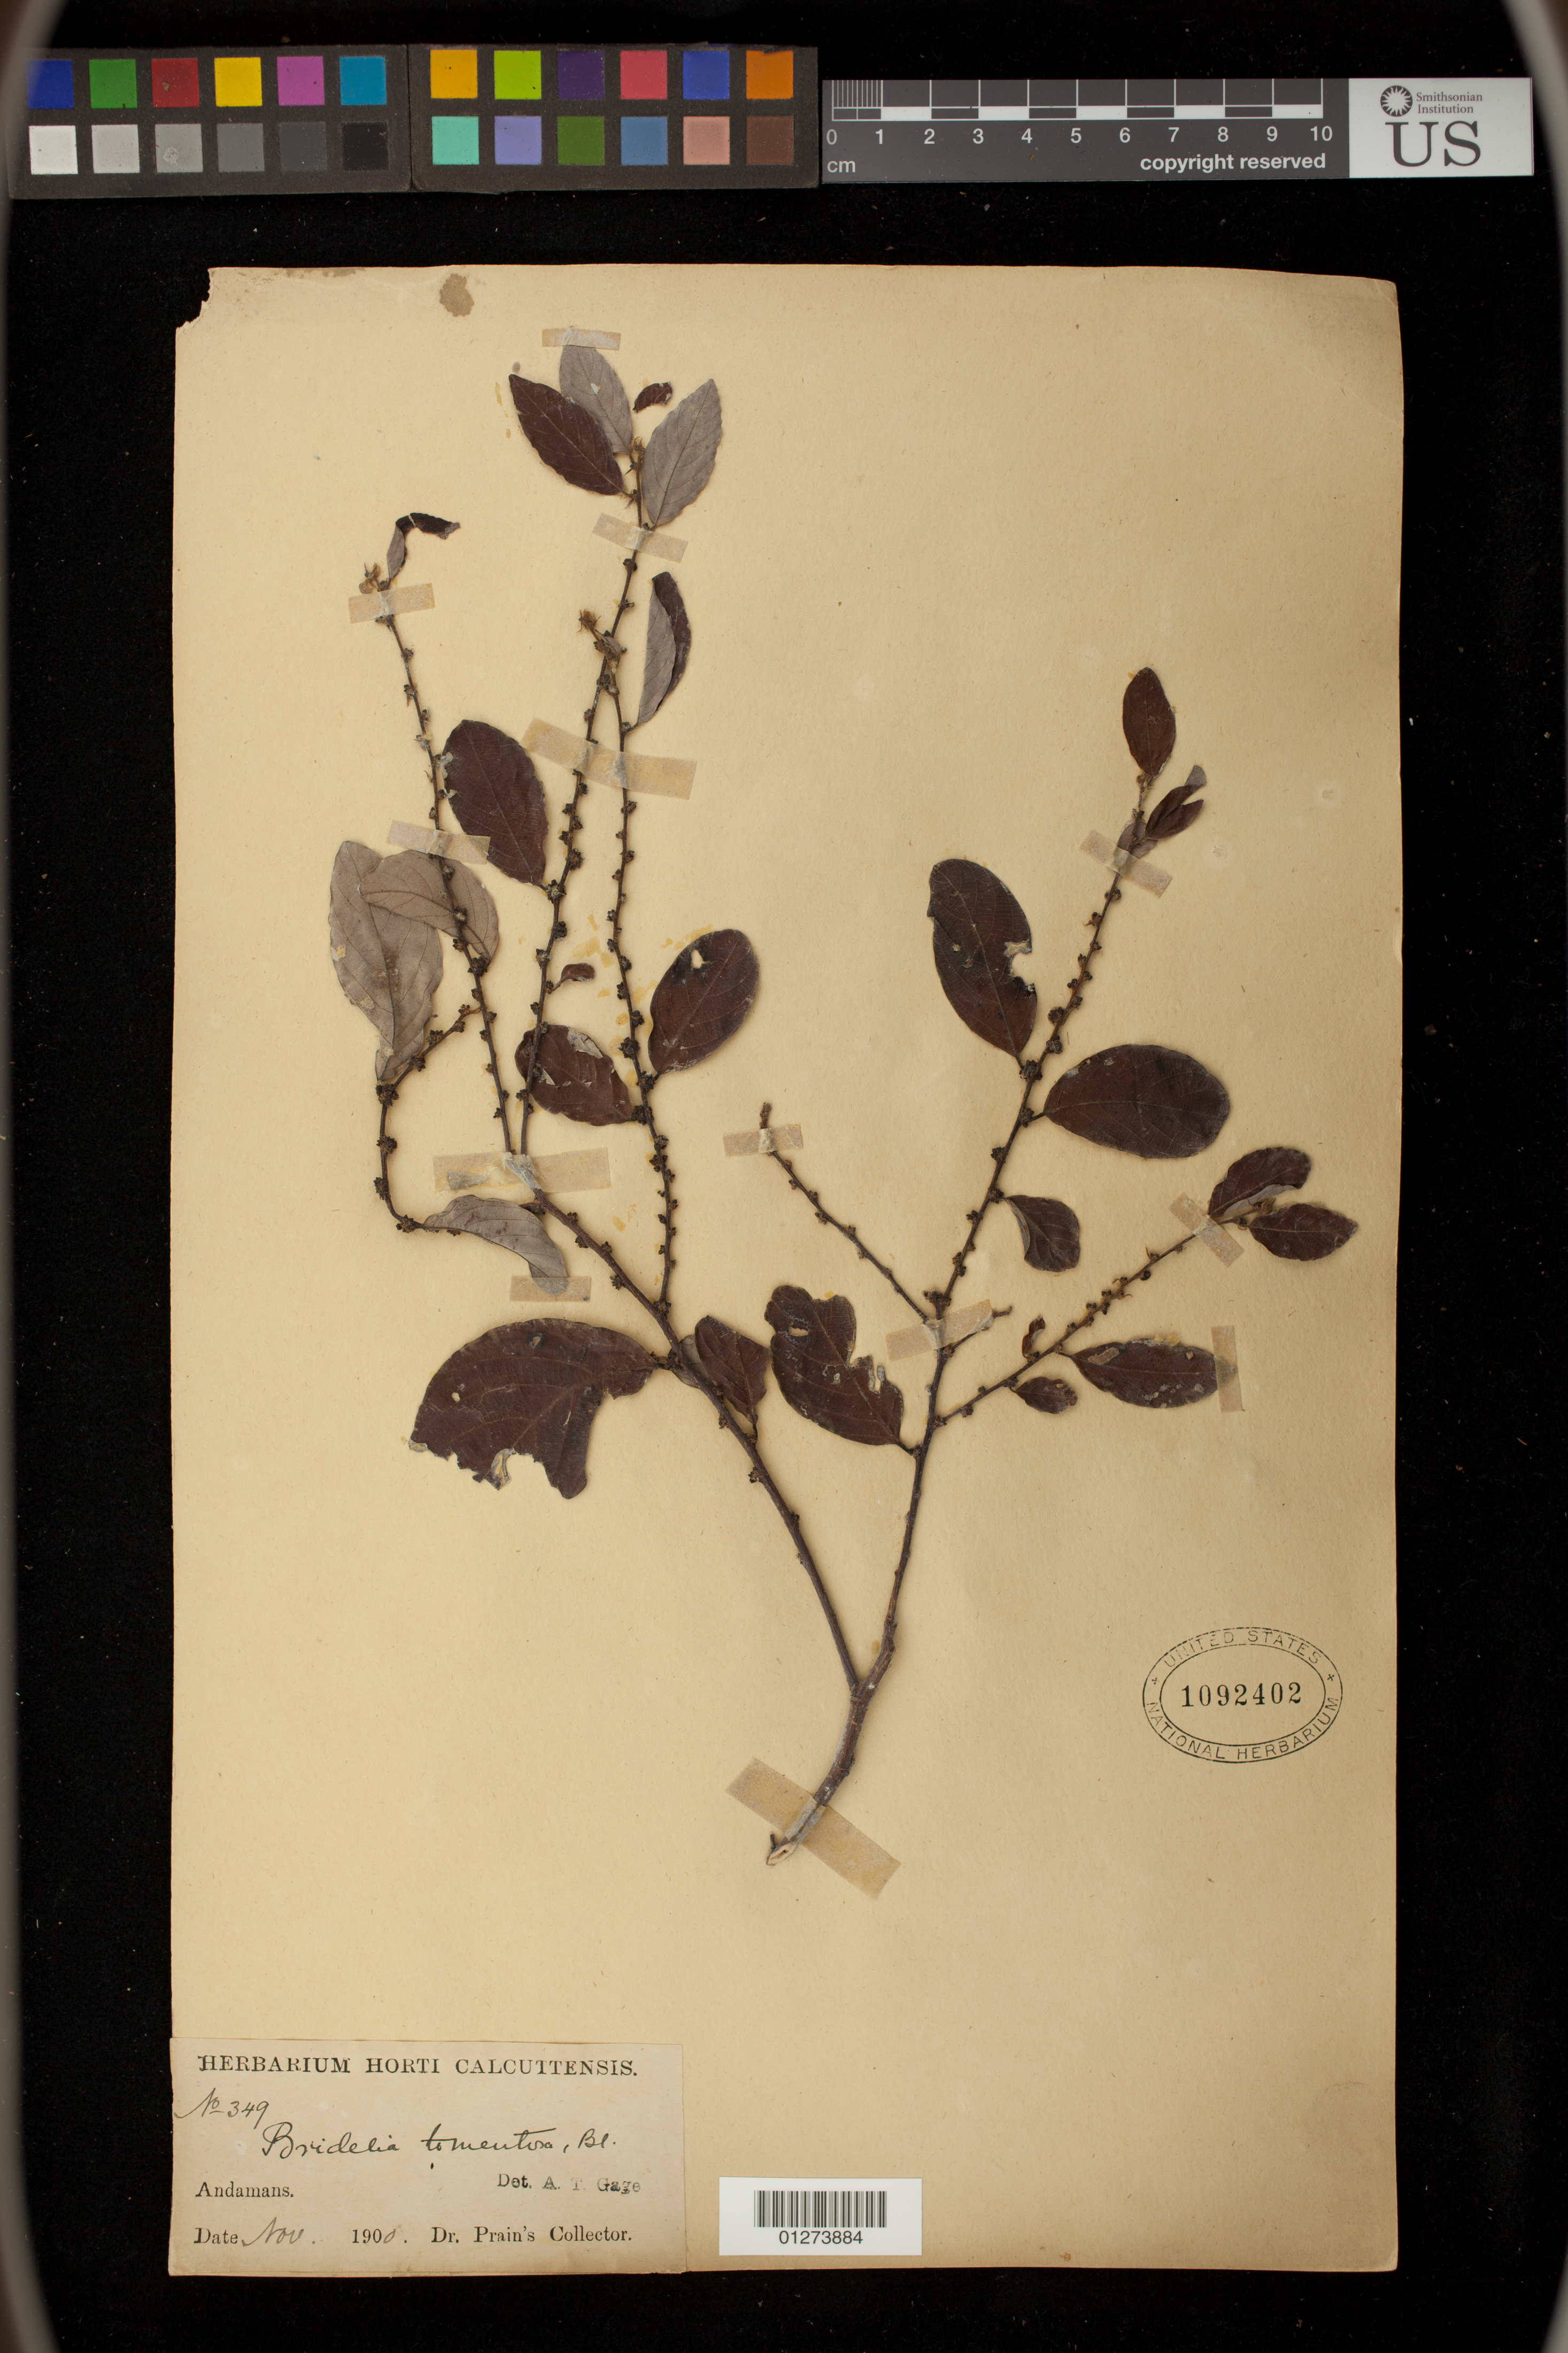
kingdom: Plantae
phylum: Tracheophyta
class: Magnoliopsida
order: Malpighiales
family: Phyllanthaceae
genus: Bridelia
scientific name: Bridelia tomentosa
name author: Blume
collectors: Dr. Prain's collector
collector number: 349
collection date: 1900-11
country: India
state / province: Andaman and Nicobar Islands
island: Andaman Is.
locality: Andamans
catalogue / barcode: US 1092402